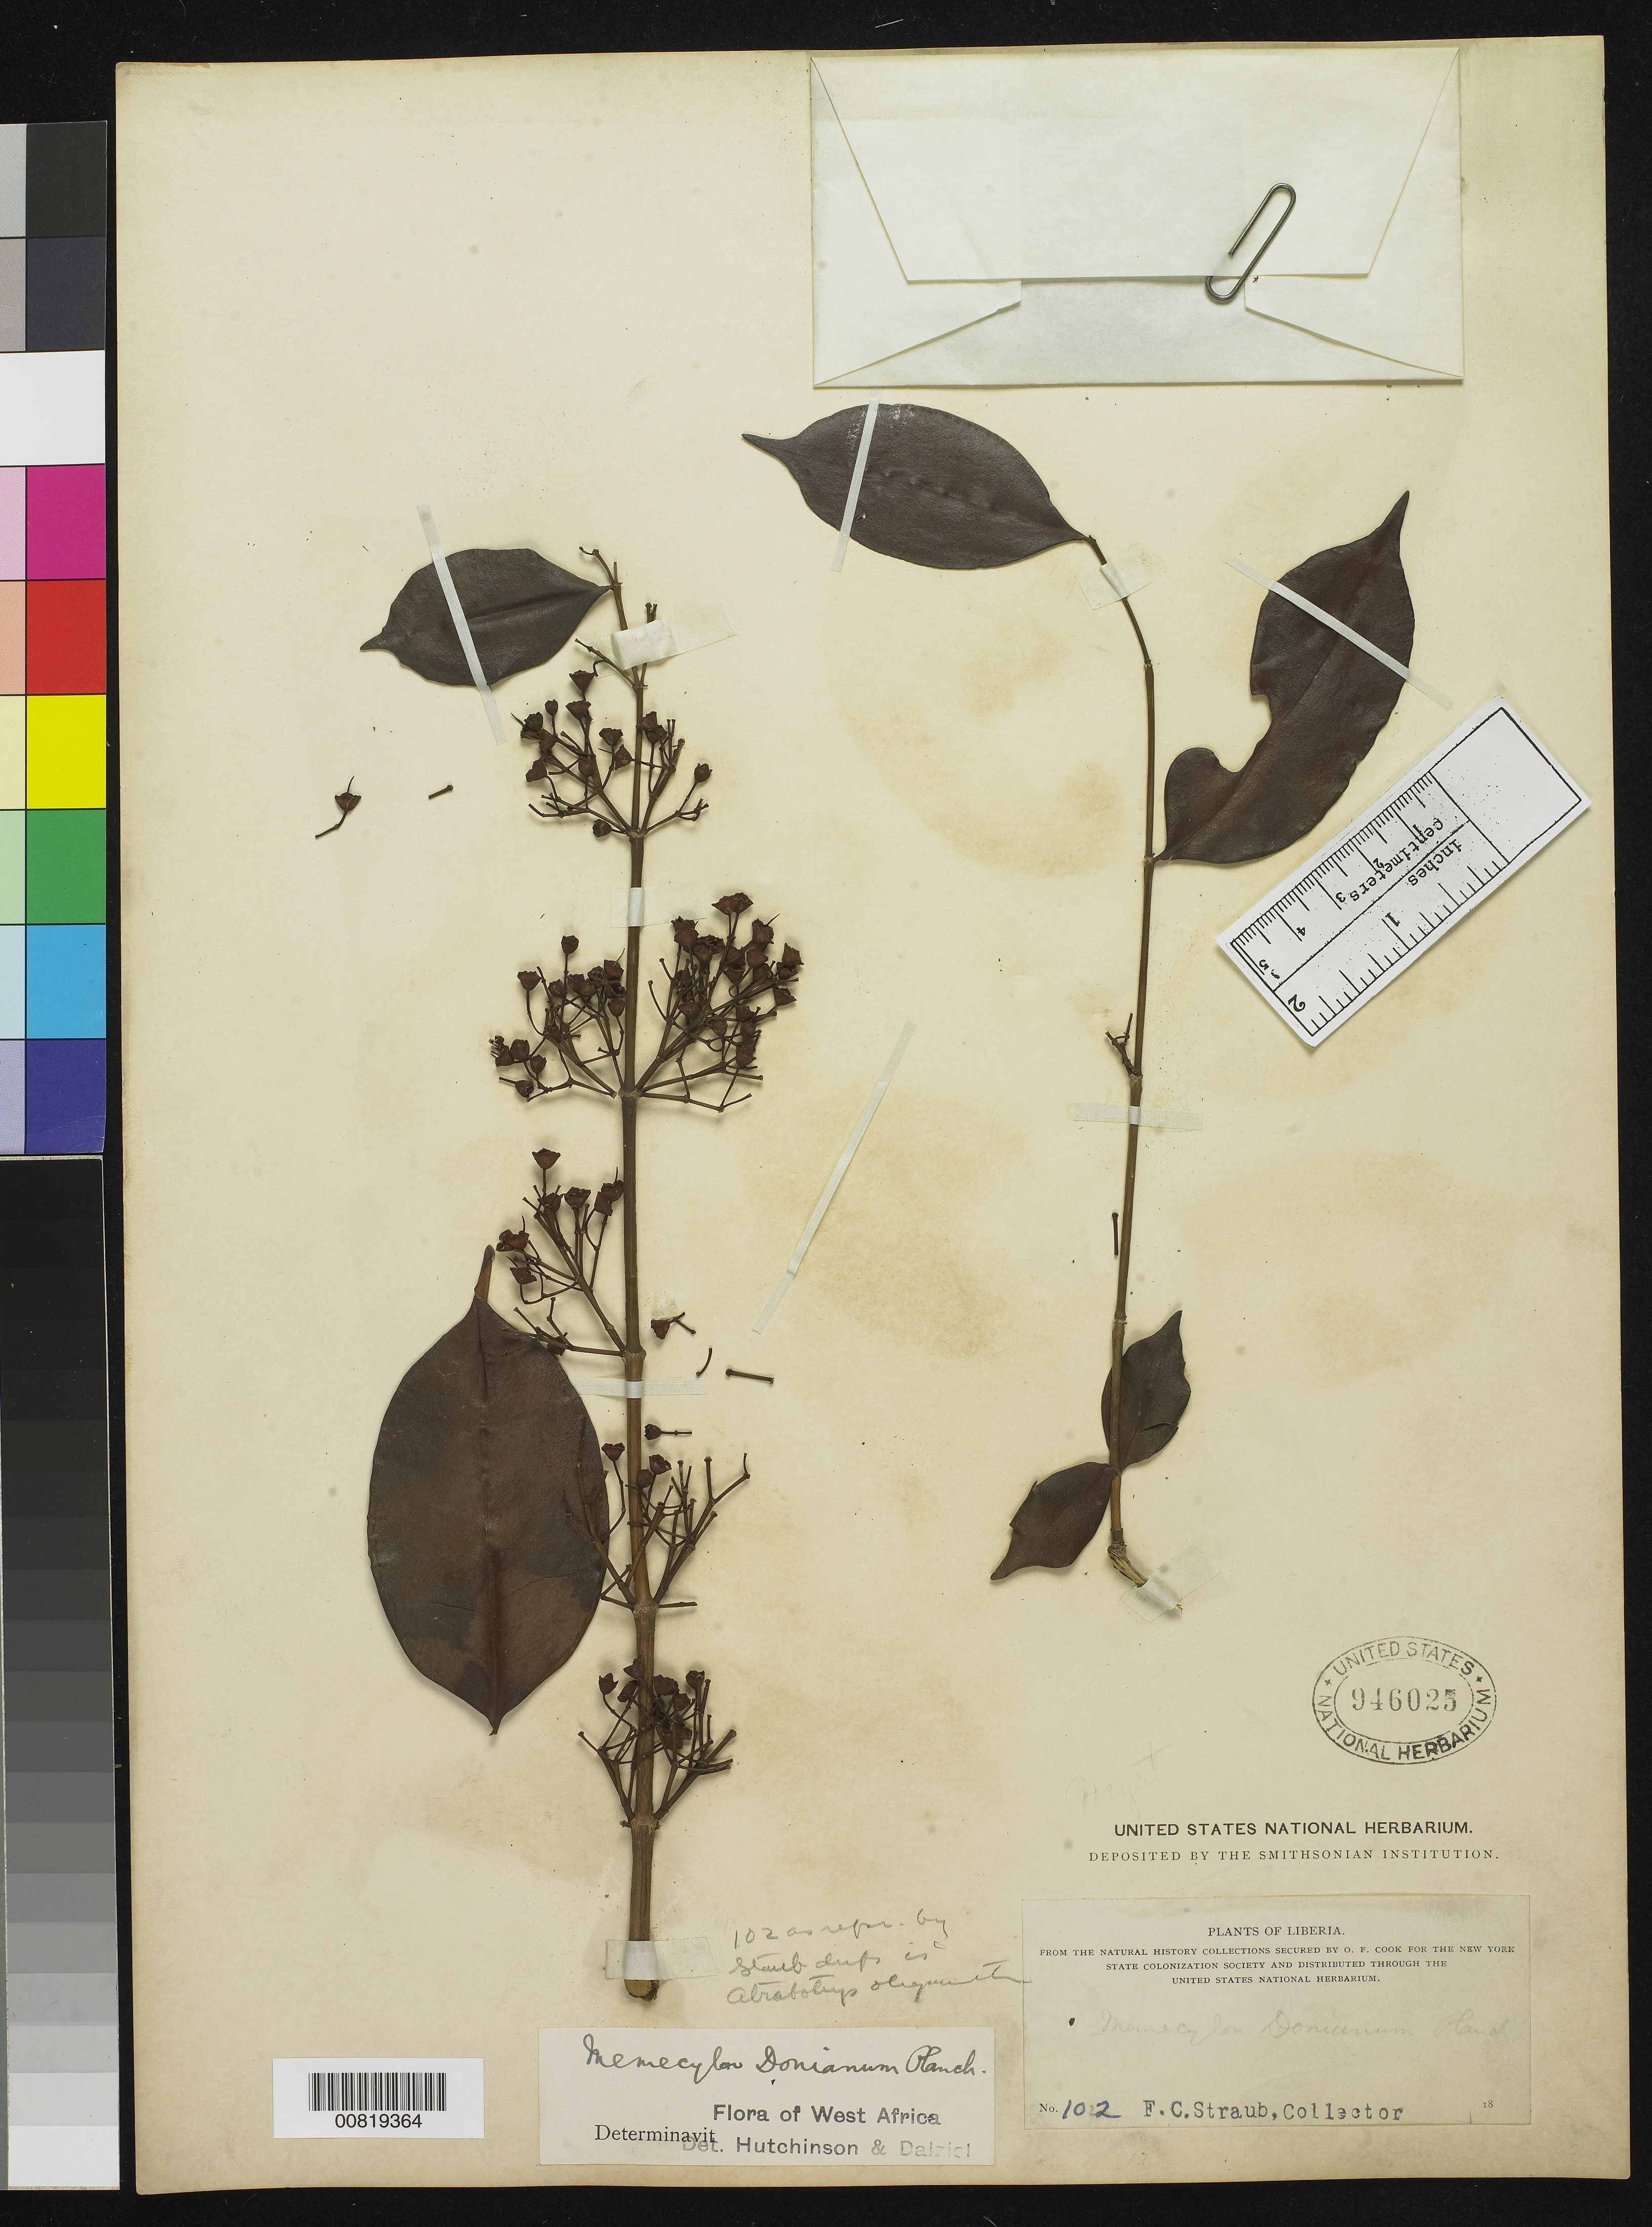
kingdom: Plantae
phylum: Tracheophyta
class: Magnoliopsida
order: Myrtales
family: Melastomataceae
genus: Memecylon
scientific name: Memecylon donianum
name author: Planch.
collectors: F. Straub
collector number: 102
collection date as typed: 18--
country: Liberia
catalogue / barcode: US 946025